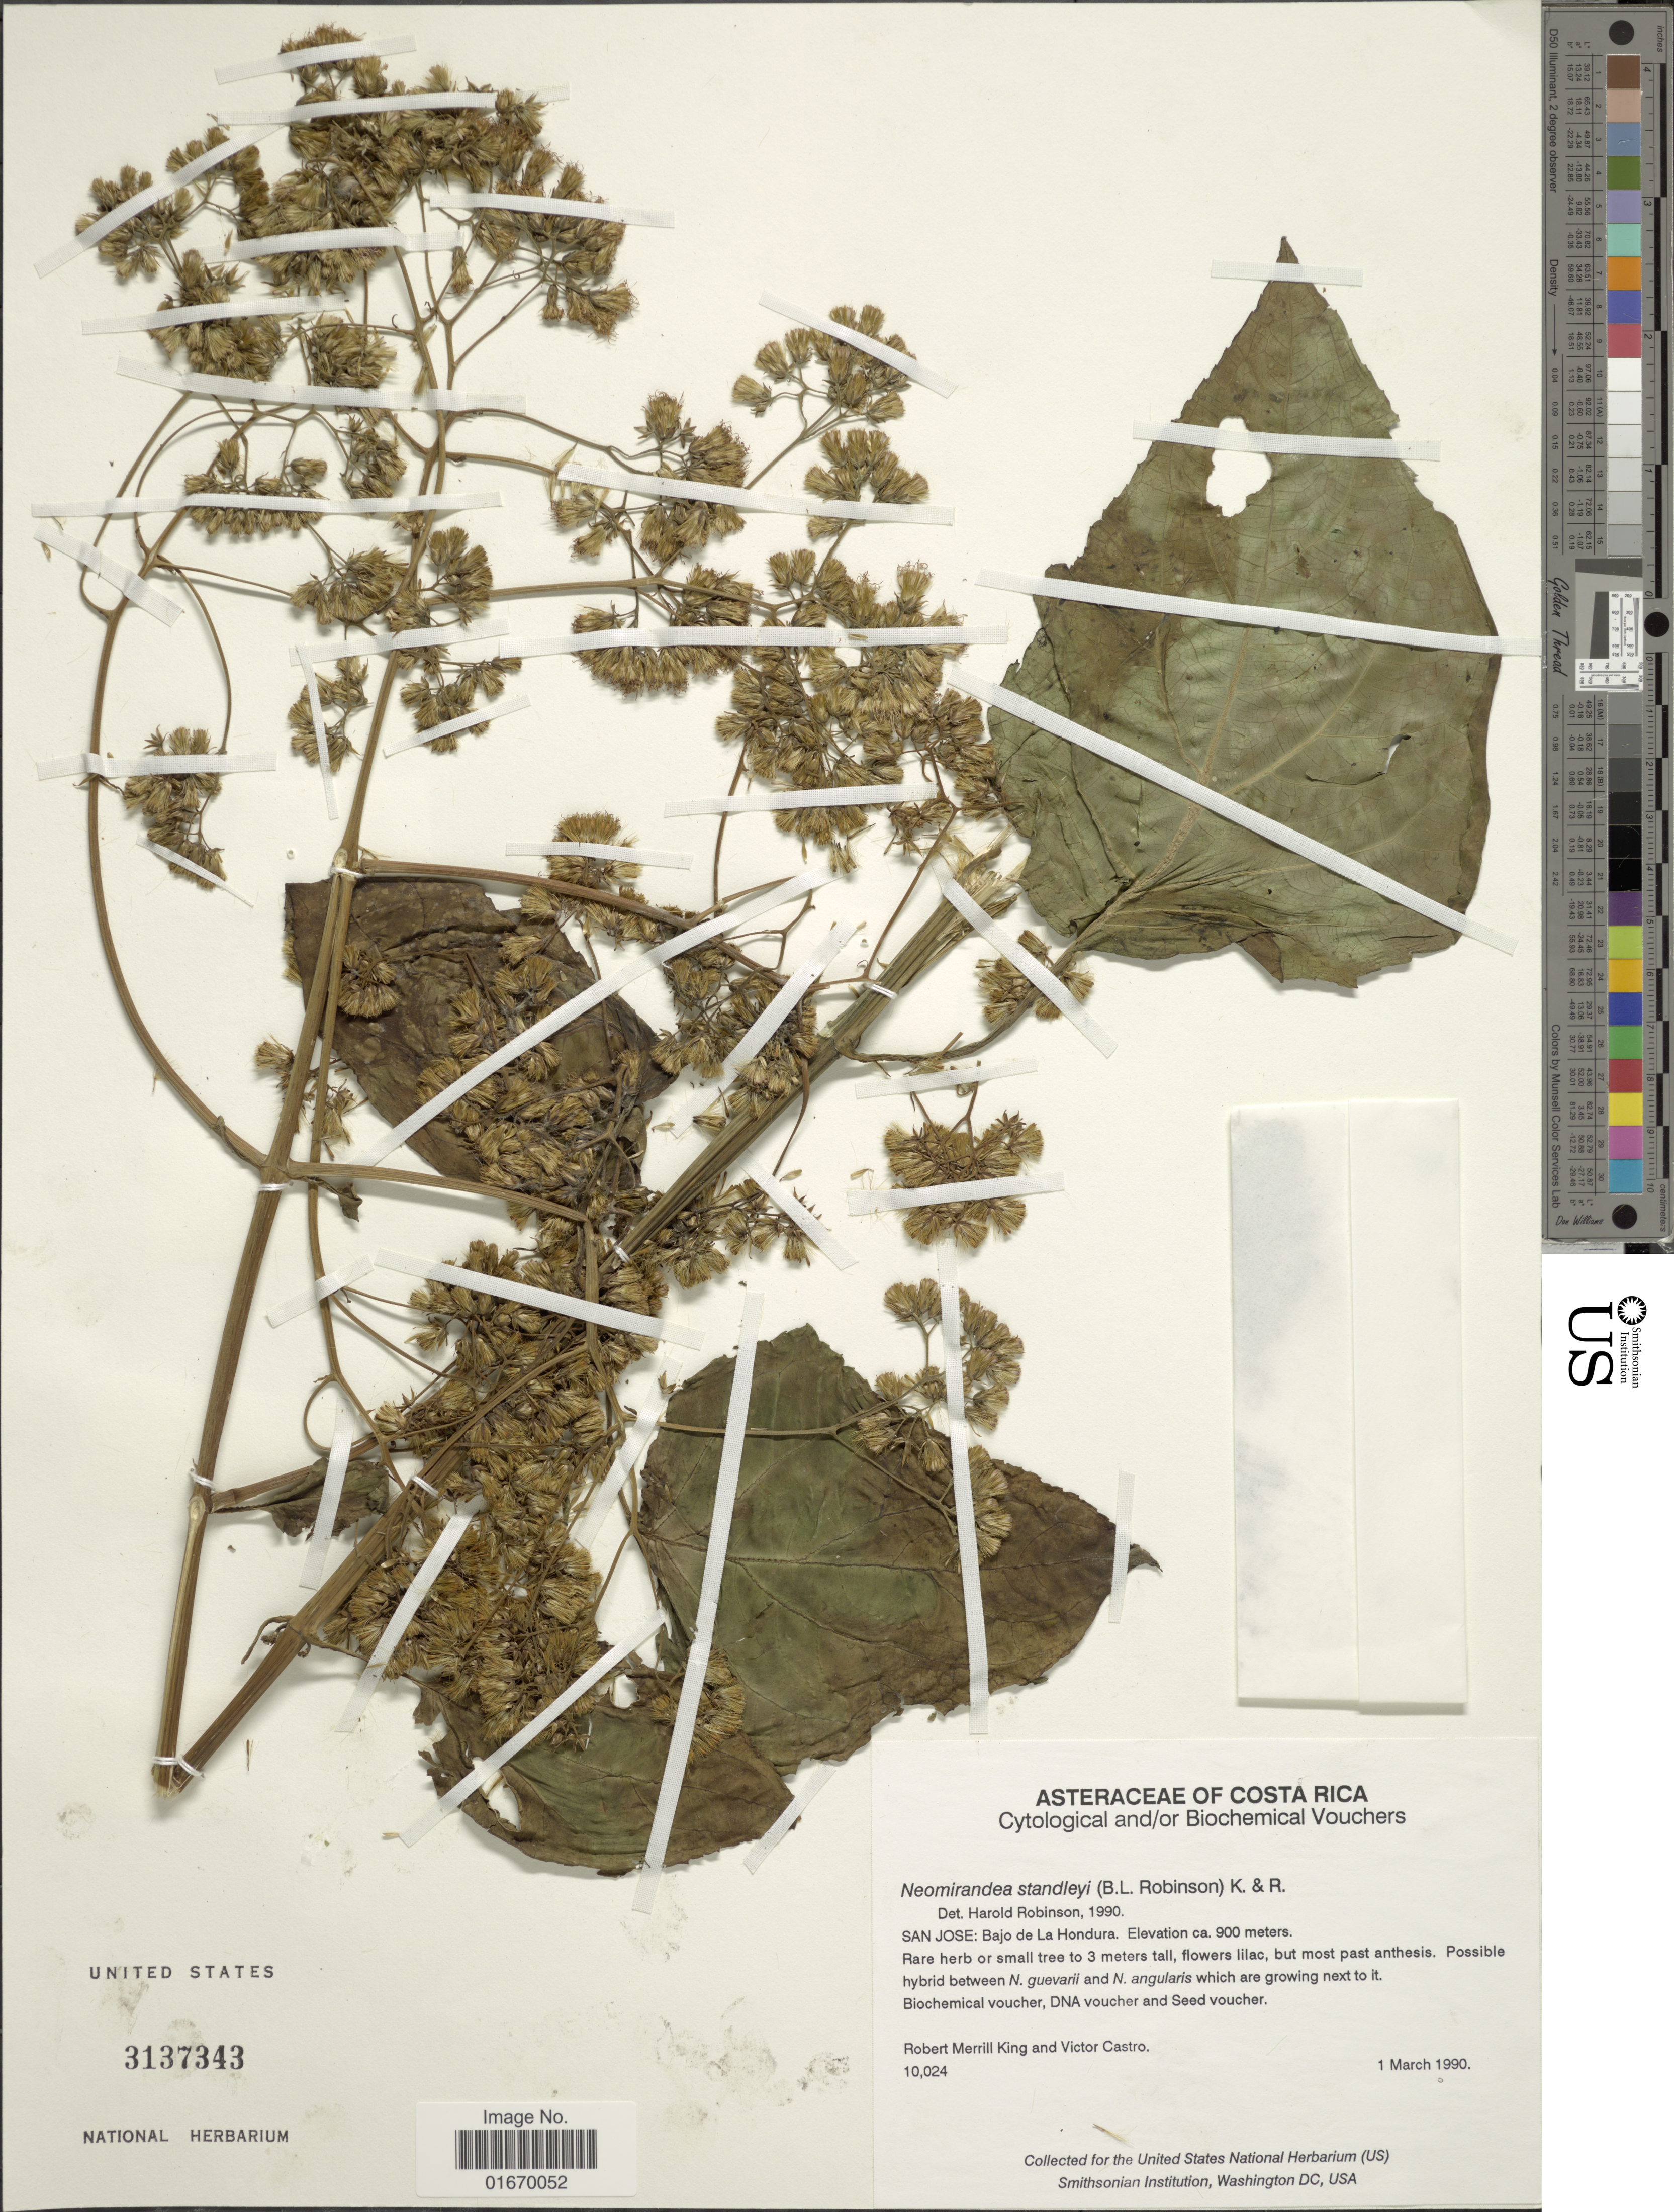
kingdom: Plantae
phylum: Tracheophyta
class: Magnoliopsida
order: Asterales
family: Asteraceae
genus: Neomirandea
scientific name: Neomirandea standleyi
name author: (B.L. Rob.) R.M. King & H. Rob.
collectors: R. M. King & V. Castro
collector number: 10024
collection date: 1990-03-01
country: Costa Rica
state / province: San José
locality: Bajo de La Hondura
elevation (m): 900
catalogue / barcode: US 3137343